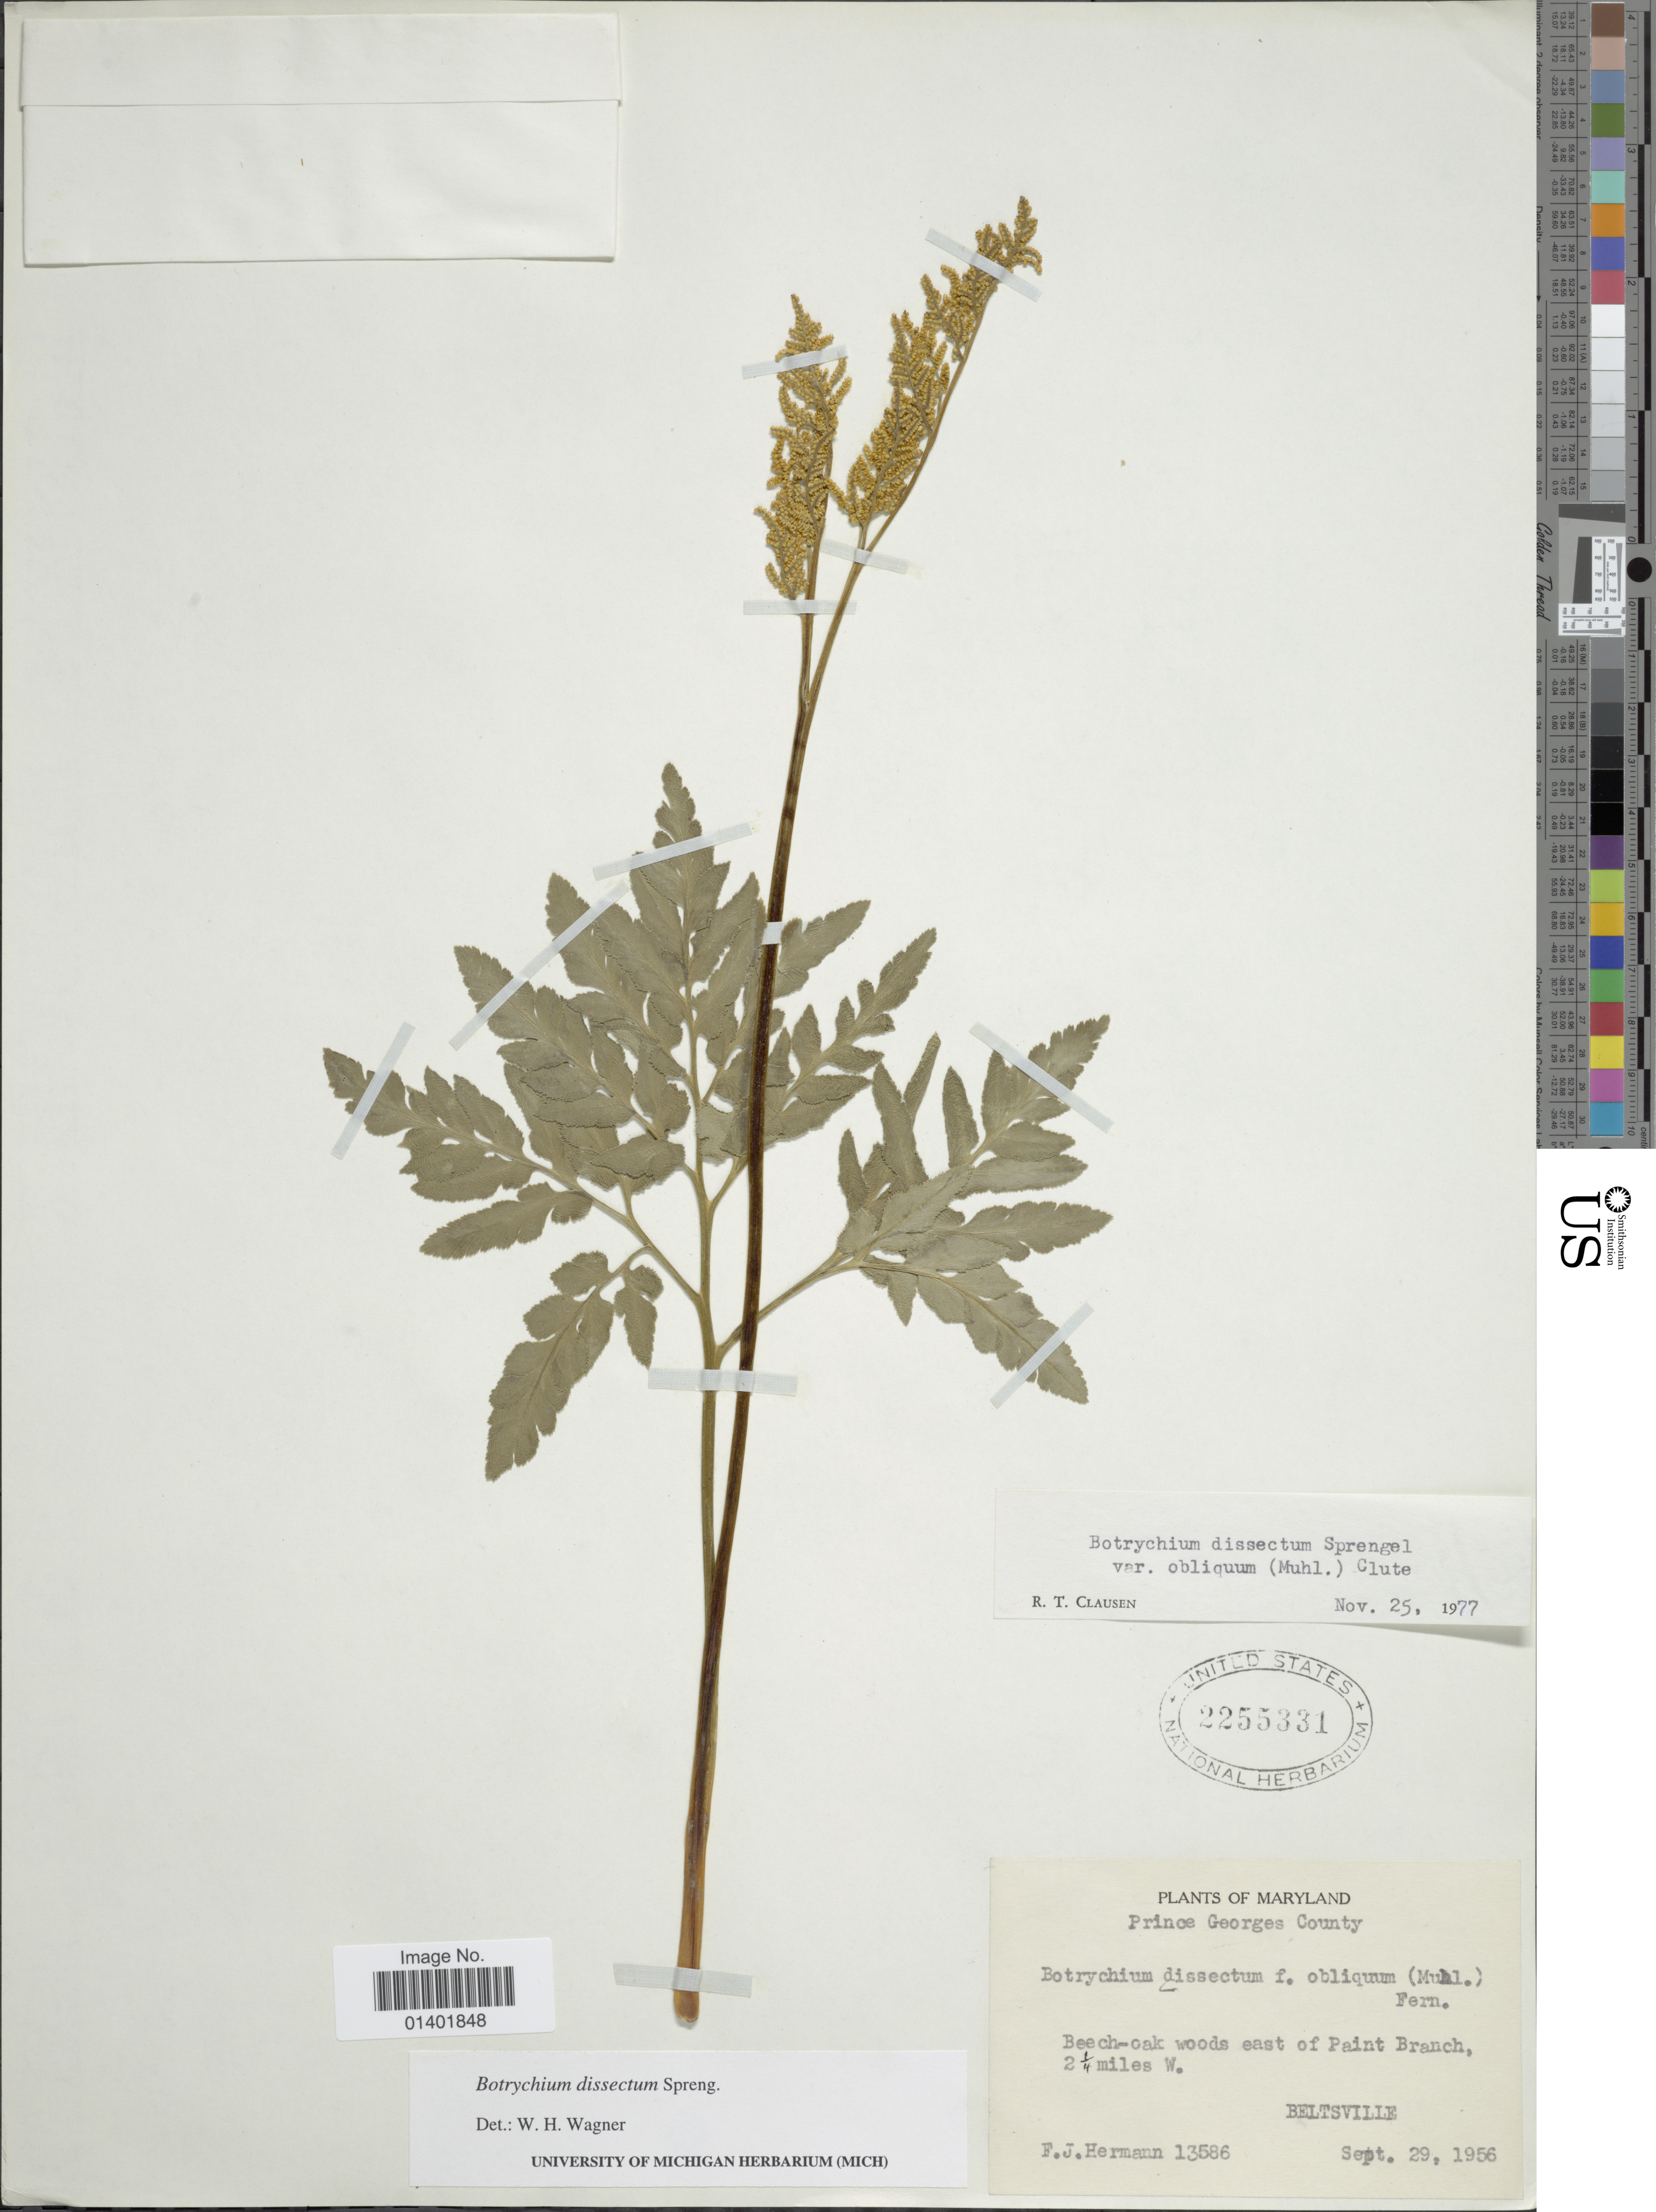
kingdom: Plantae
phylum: Tracheophyta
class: Polypodiopsida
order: Ophioglossales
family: Ophioglossaceae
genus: Botrychium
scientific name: Botrychium dissectum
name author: Spreng.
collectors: F. J. Hermann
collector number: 13586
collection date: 1956-09-29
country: United States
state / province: Maryland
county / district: Prince George's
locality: Prince Georges County, Beech-oak woods east of Paint Branch, 2 1/4 miles W. Beltsville.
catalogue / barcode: US 2255331